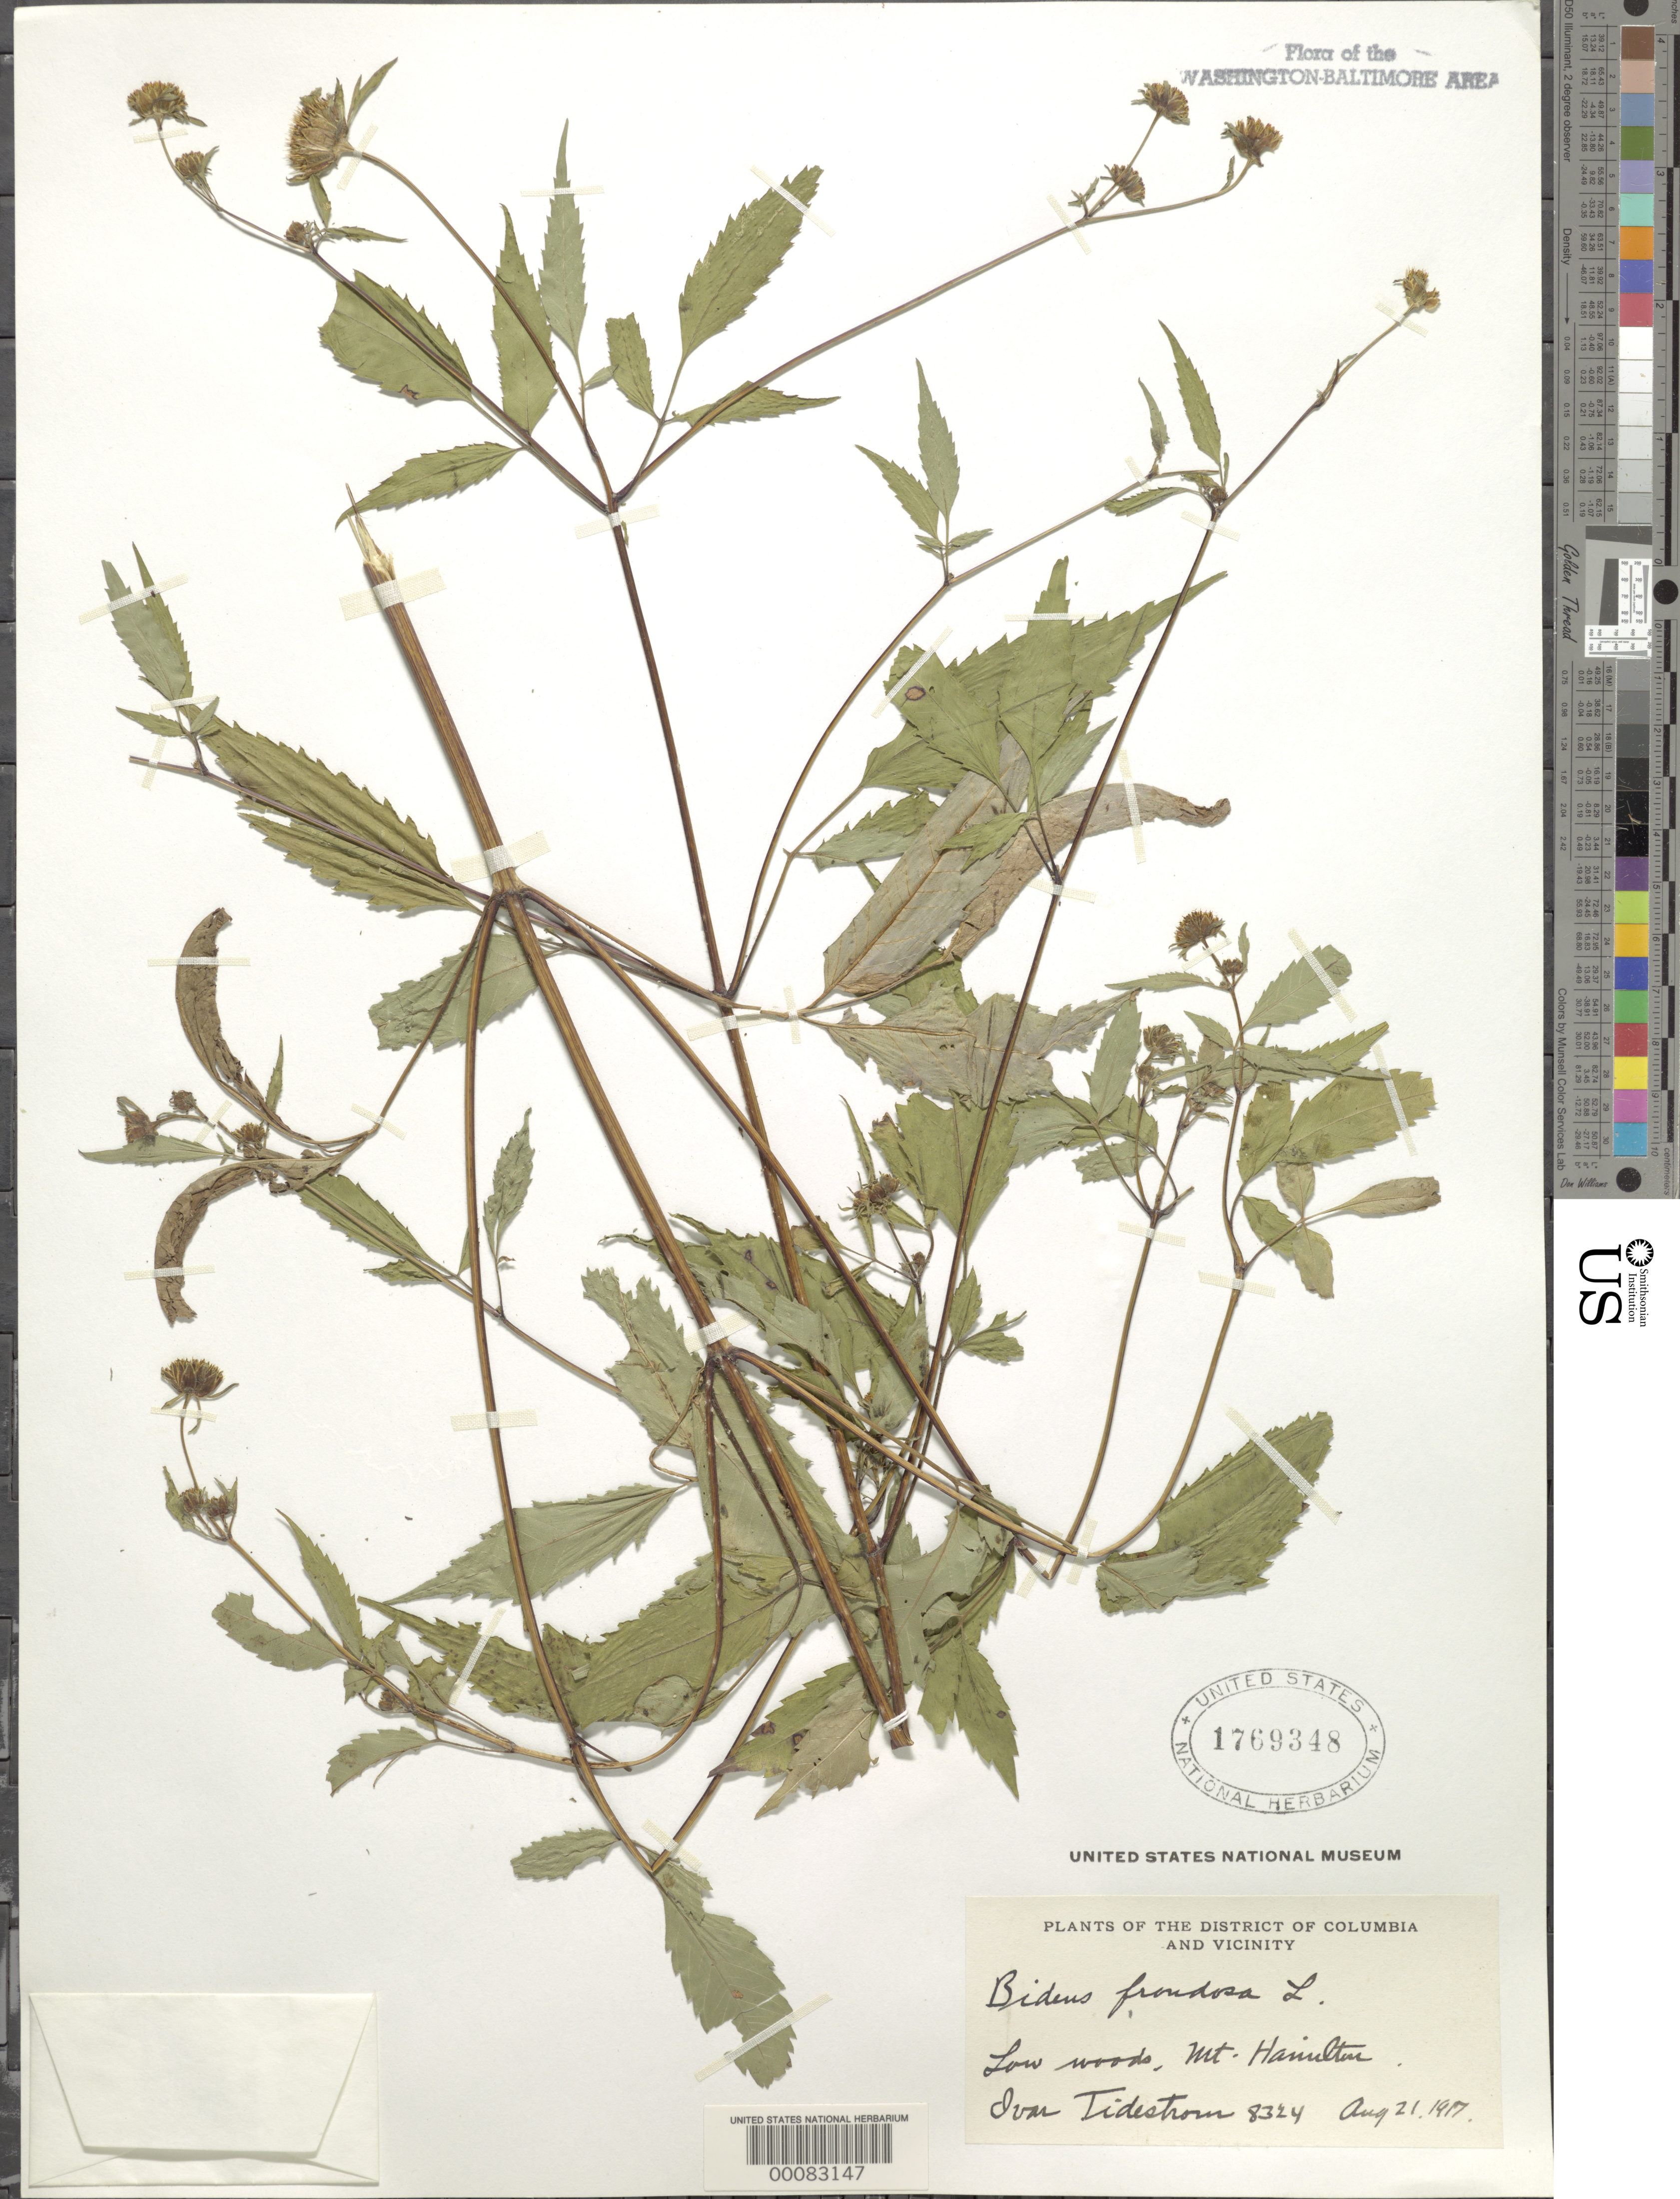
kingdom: Plantae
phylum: Tracheophyta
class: Magnoliopsida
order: Asterales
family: Asteraceae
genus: Bidens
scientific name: Bidens frondosa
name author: L.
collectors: I. F. Tidestrom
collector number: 8324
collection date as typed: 21 Aug 1917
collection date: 1917-08-21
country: United States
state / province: District of Columbia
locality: Mount Hamilton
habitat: Low woods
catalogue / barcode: US 1769348